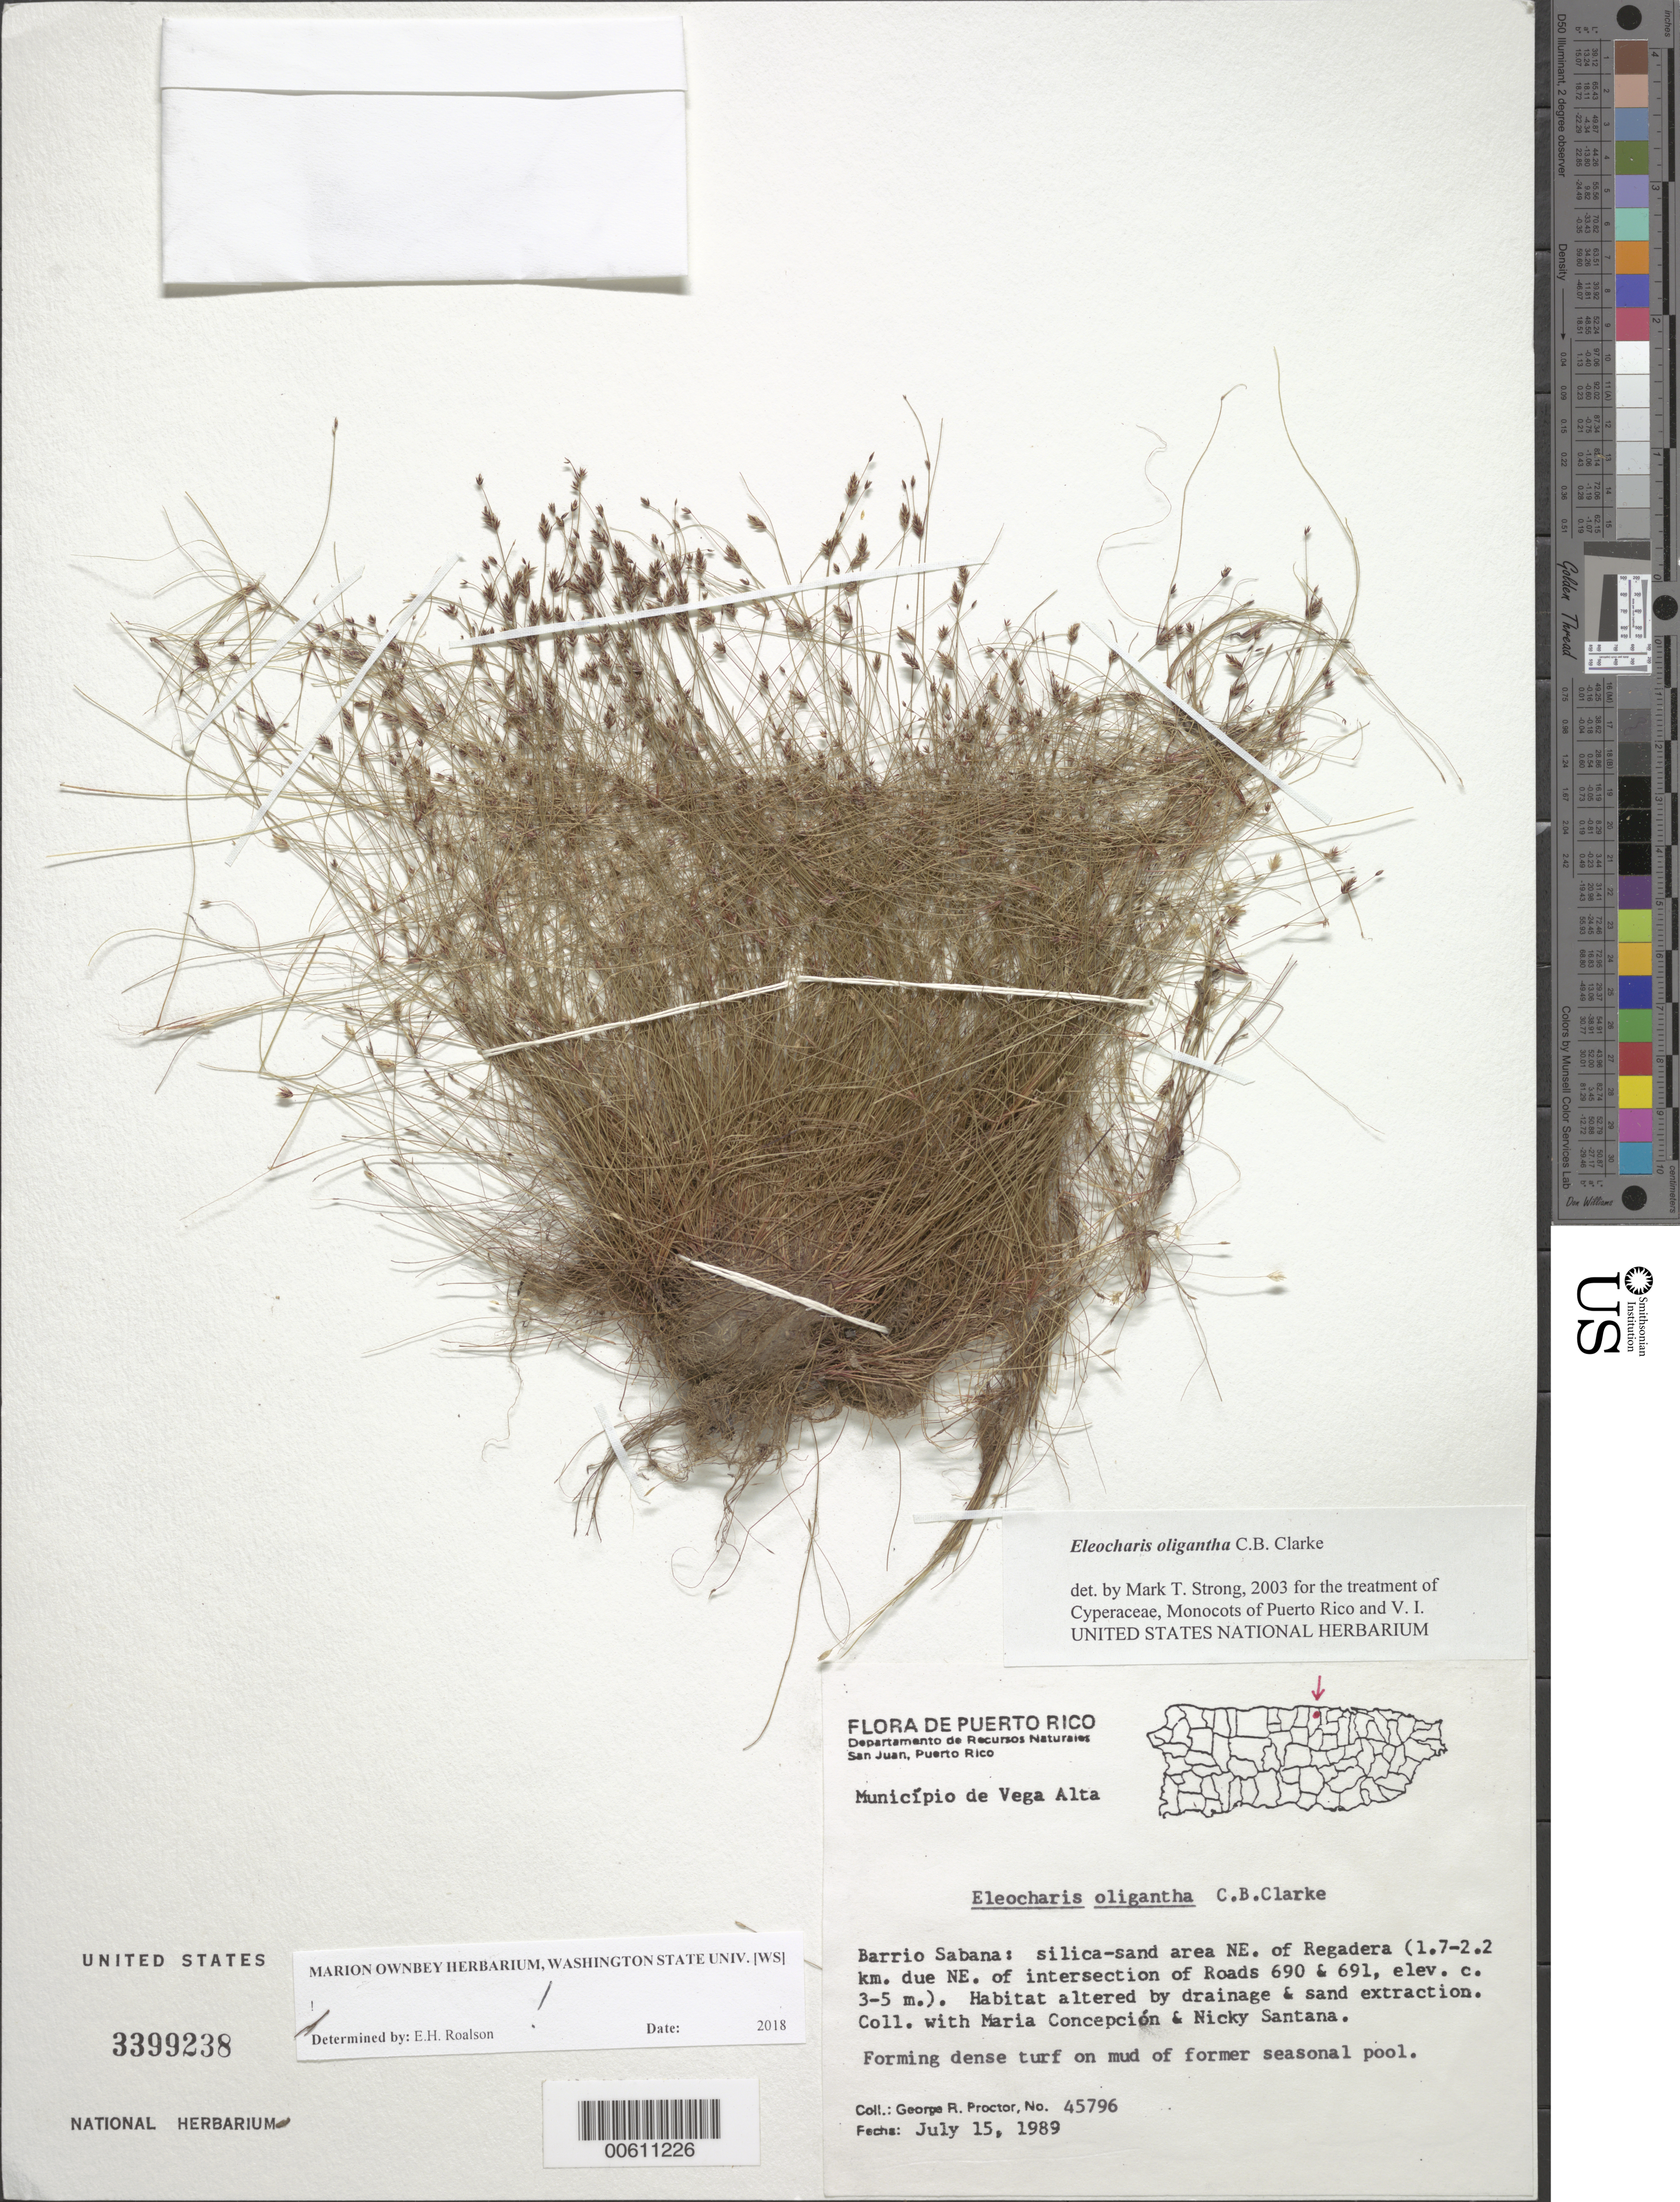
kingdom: Plantae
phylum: Tracheophyta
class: Liliopsida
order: Poales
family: Cyperaceae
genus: Eleocharis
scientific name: Eleocharis oligantha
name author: C.B. Clarke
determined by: Strong, M. T., (US), Smithsonian Institution - National Museum of Natural History (UNITED STATES)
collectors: G. R. Proctor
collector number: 45796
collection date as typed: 15 Jul 1989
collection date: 1989-07-15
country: Puerto Rico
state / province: Vega Alta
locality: Vega Alta: Barrio Sabana, silica-sand area NE of Regardera (1.7-2.2 km due NE of jct. Rds. 690 and 691.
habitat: Habitat altered by drainage & sand extraction. On mud of former seasonal pool.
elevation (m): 3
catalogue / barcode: US 3399238